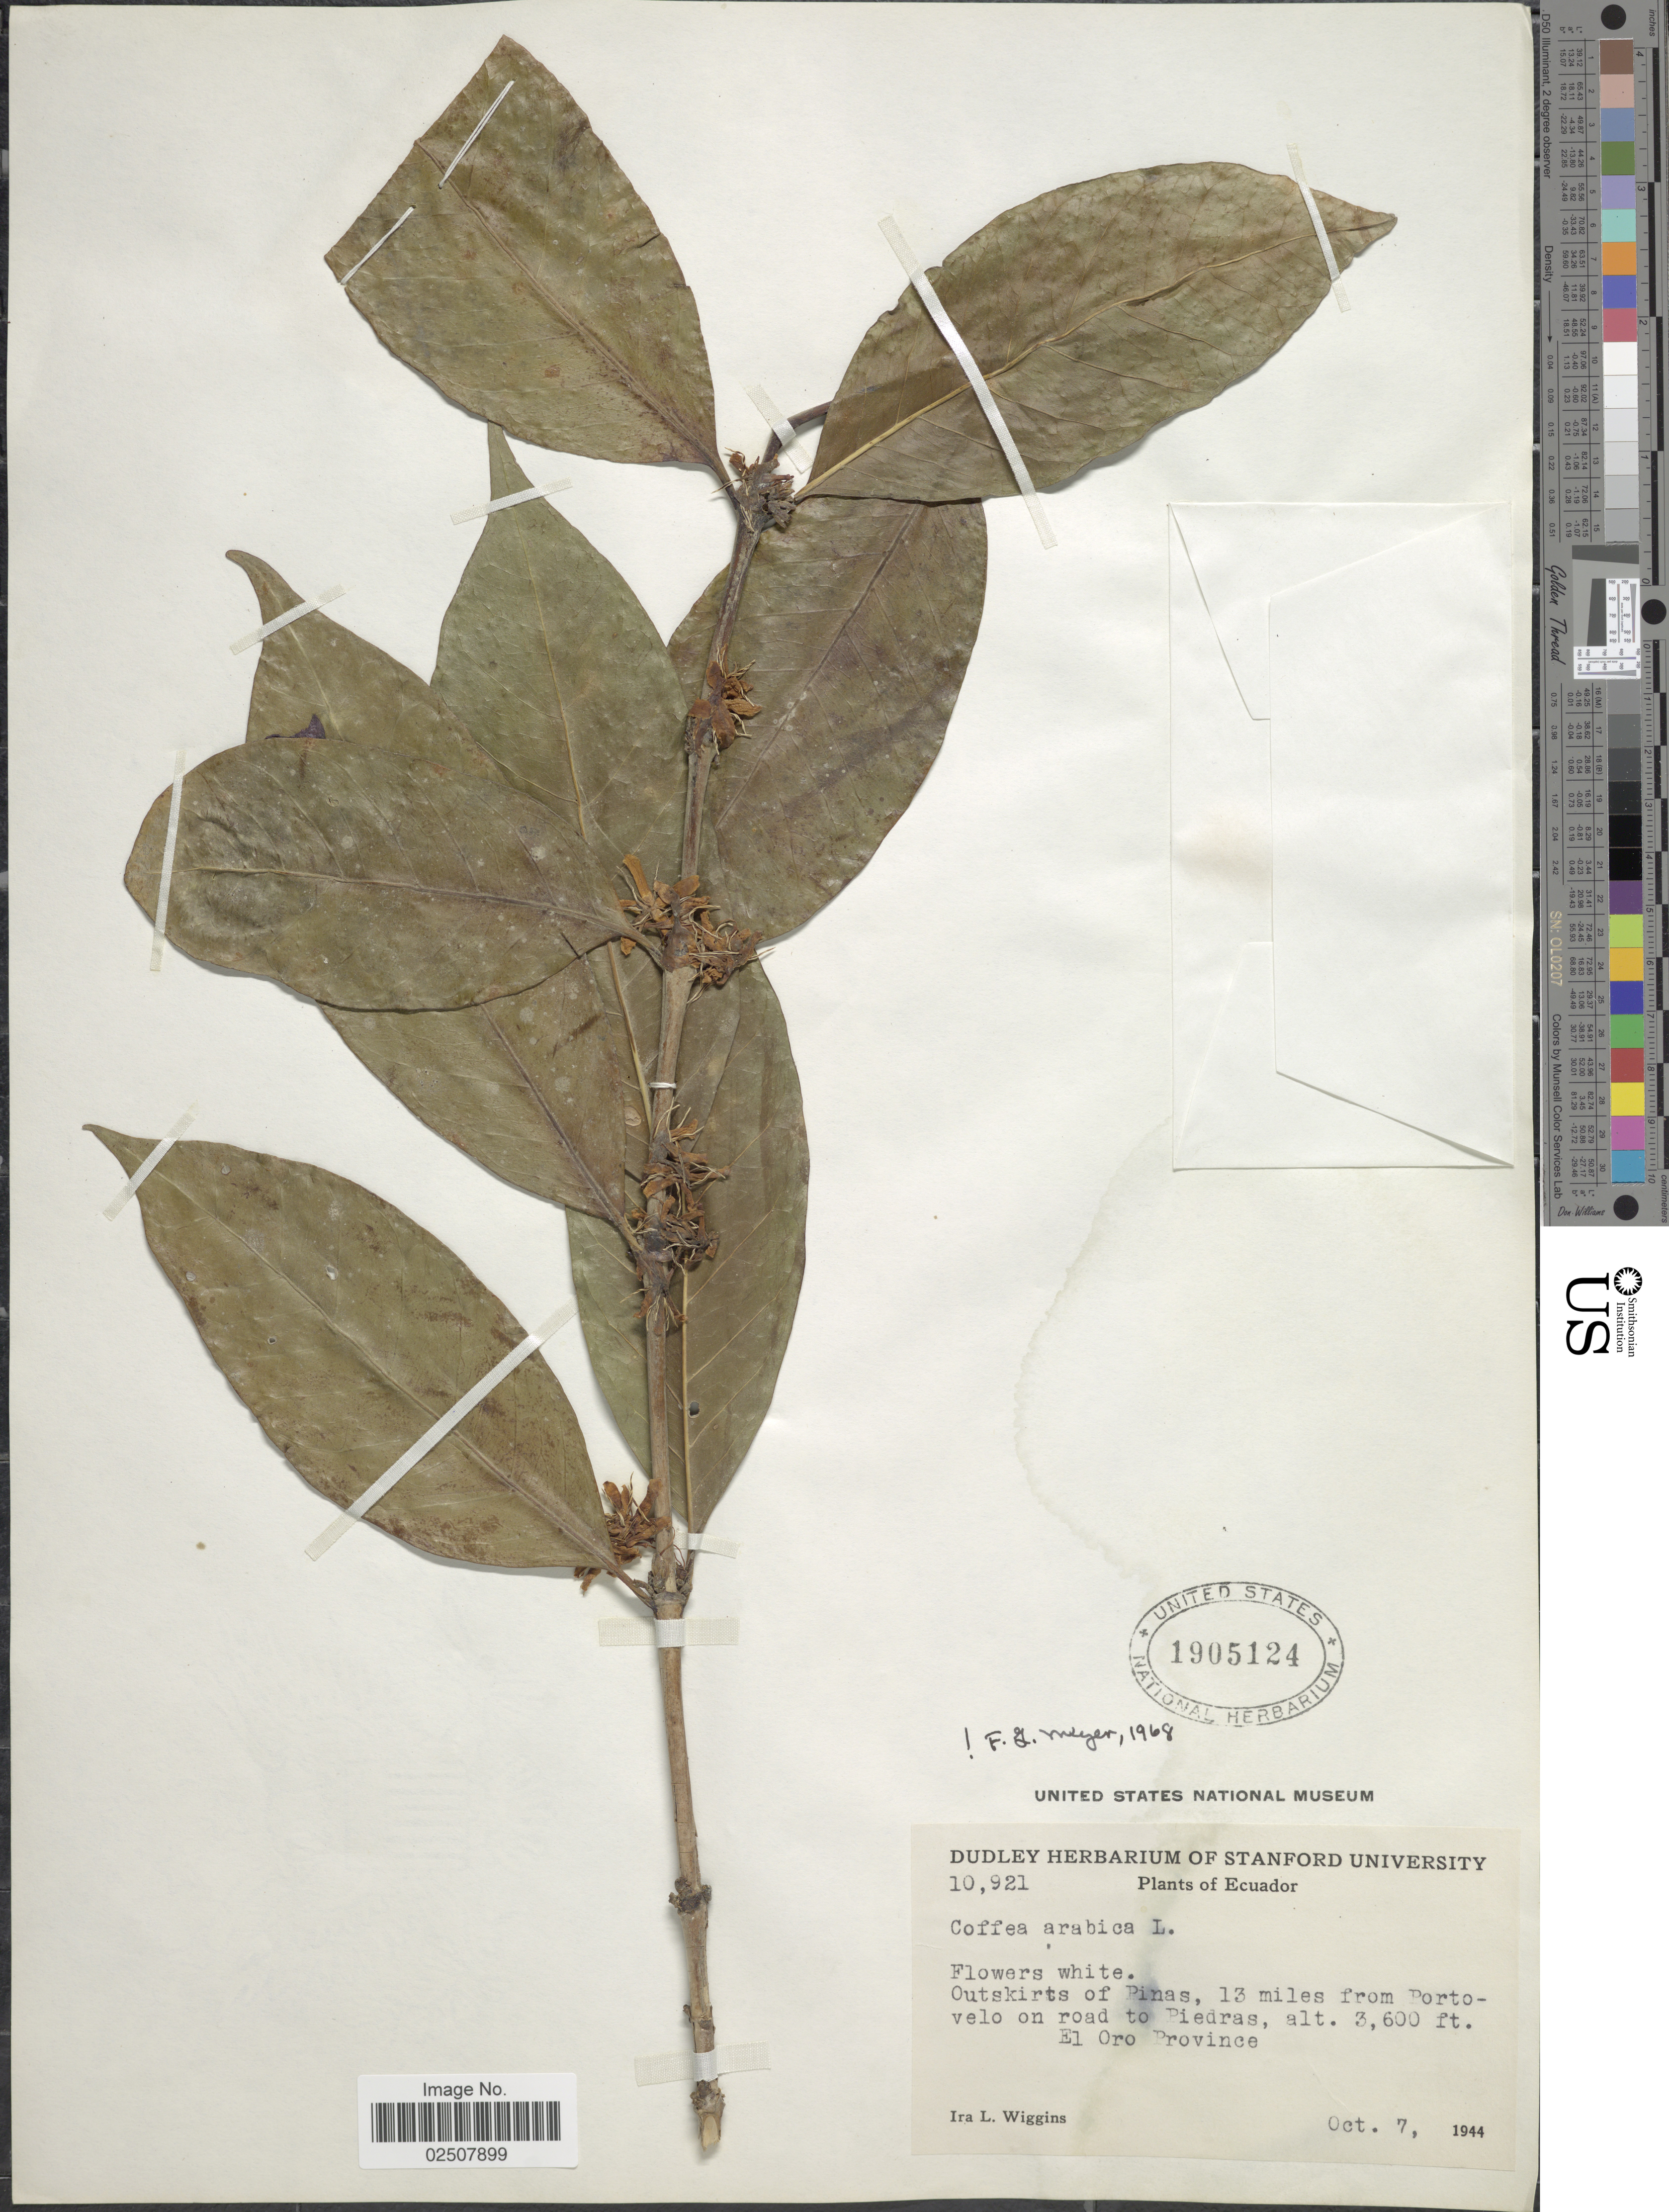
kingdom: Plantae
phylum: Tracheophyta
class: Magnoliopsida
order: Gentianales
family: Rubiaceae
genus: Coffea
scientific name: Coffea arabica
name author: L.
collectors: I. L. Wiggins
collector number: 10921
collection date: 1944-10-07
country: Ecuador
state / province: El Oro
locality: Outskirts of Pinas, 13 miles from Portovelo on road to Piedras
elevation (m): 1097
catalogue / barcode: US 1905124